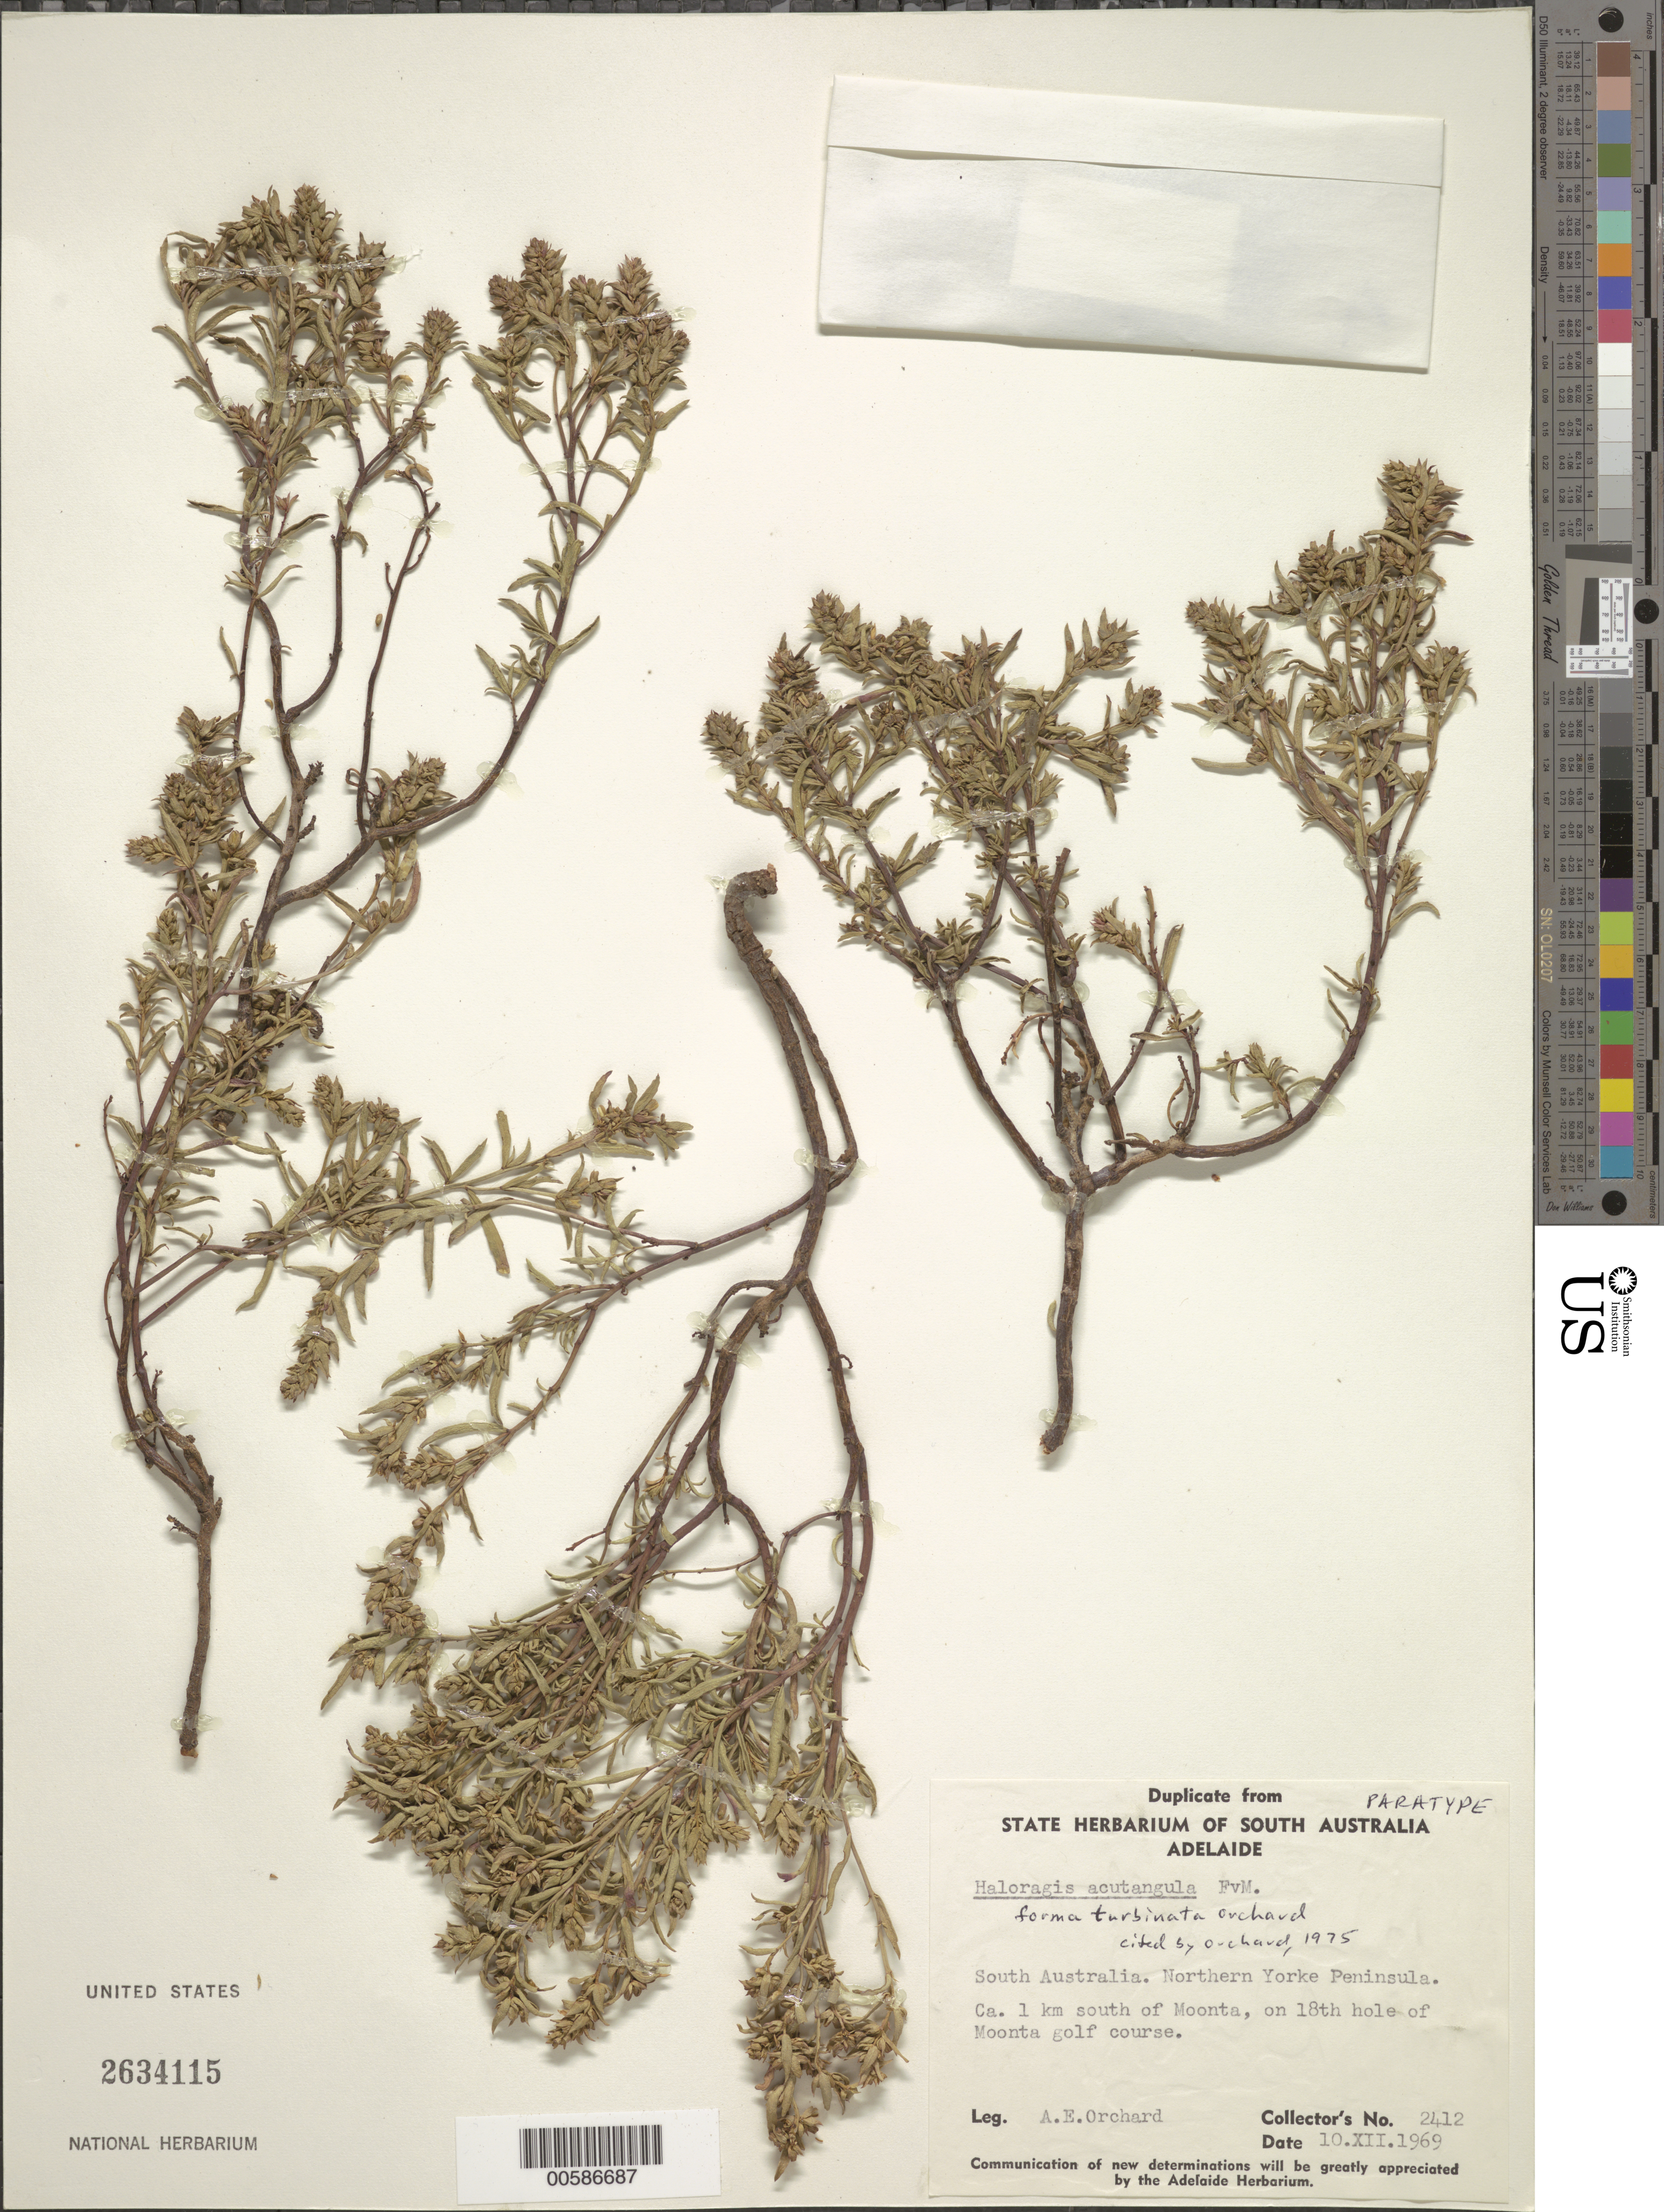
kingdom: Plantae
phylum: Tracheophyta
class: Magnoliopsida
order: Saxifragales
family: Haloragaceae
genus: Haloragis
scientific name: Haloragis acutangula f. turbinata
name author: Orchard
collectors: A. E. Orchard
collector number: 2412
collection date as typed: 10 Dec 1969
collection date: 1969-12-10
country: Australia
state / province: South Australia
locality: Northern Yorke Peninsula, S of Moonta, 18th hole of Moonta golf course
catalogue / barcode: US 2634115